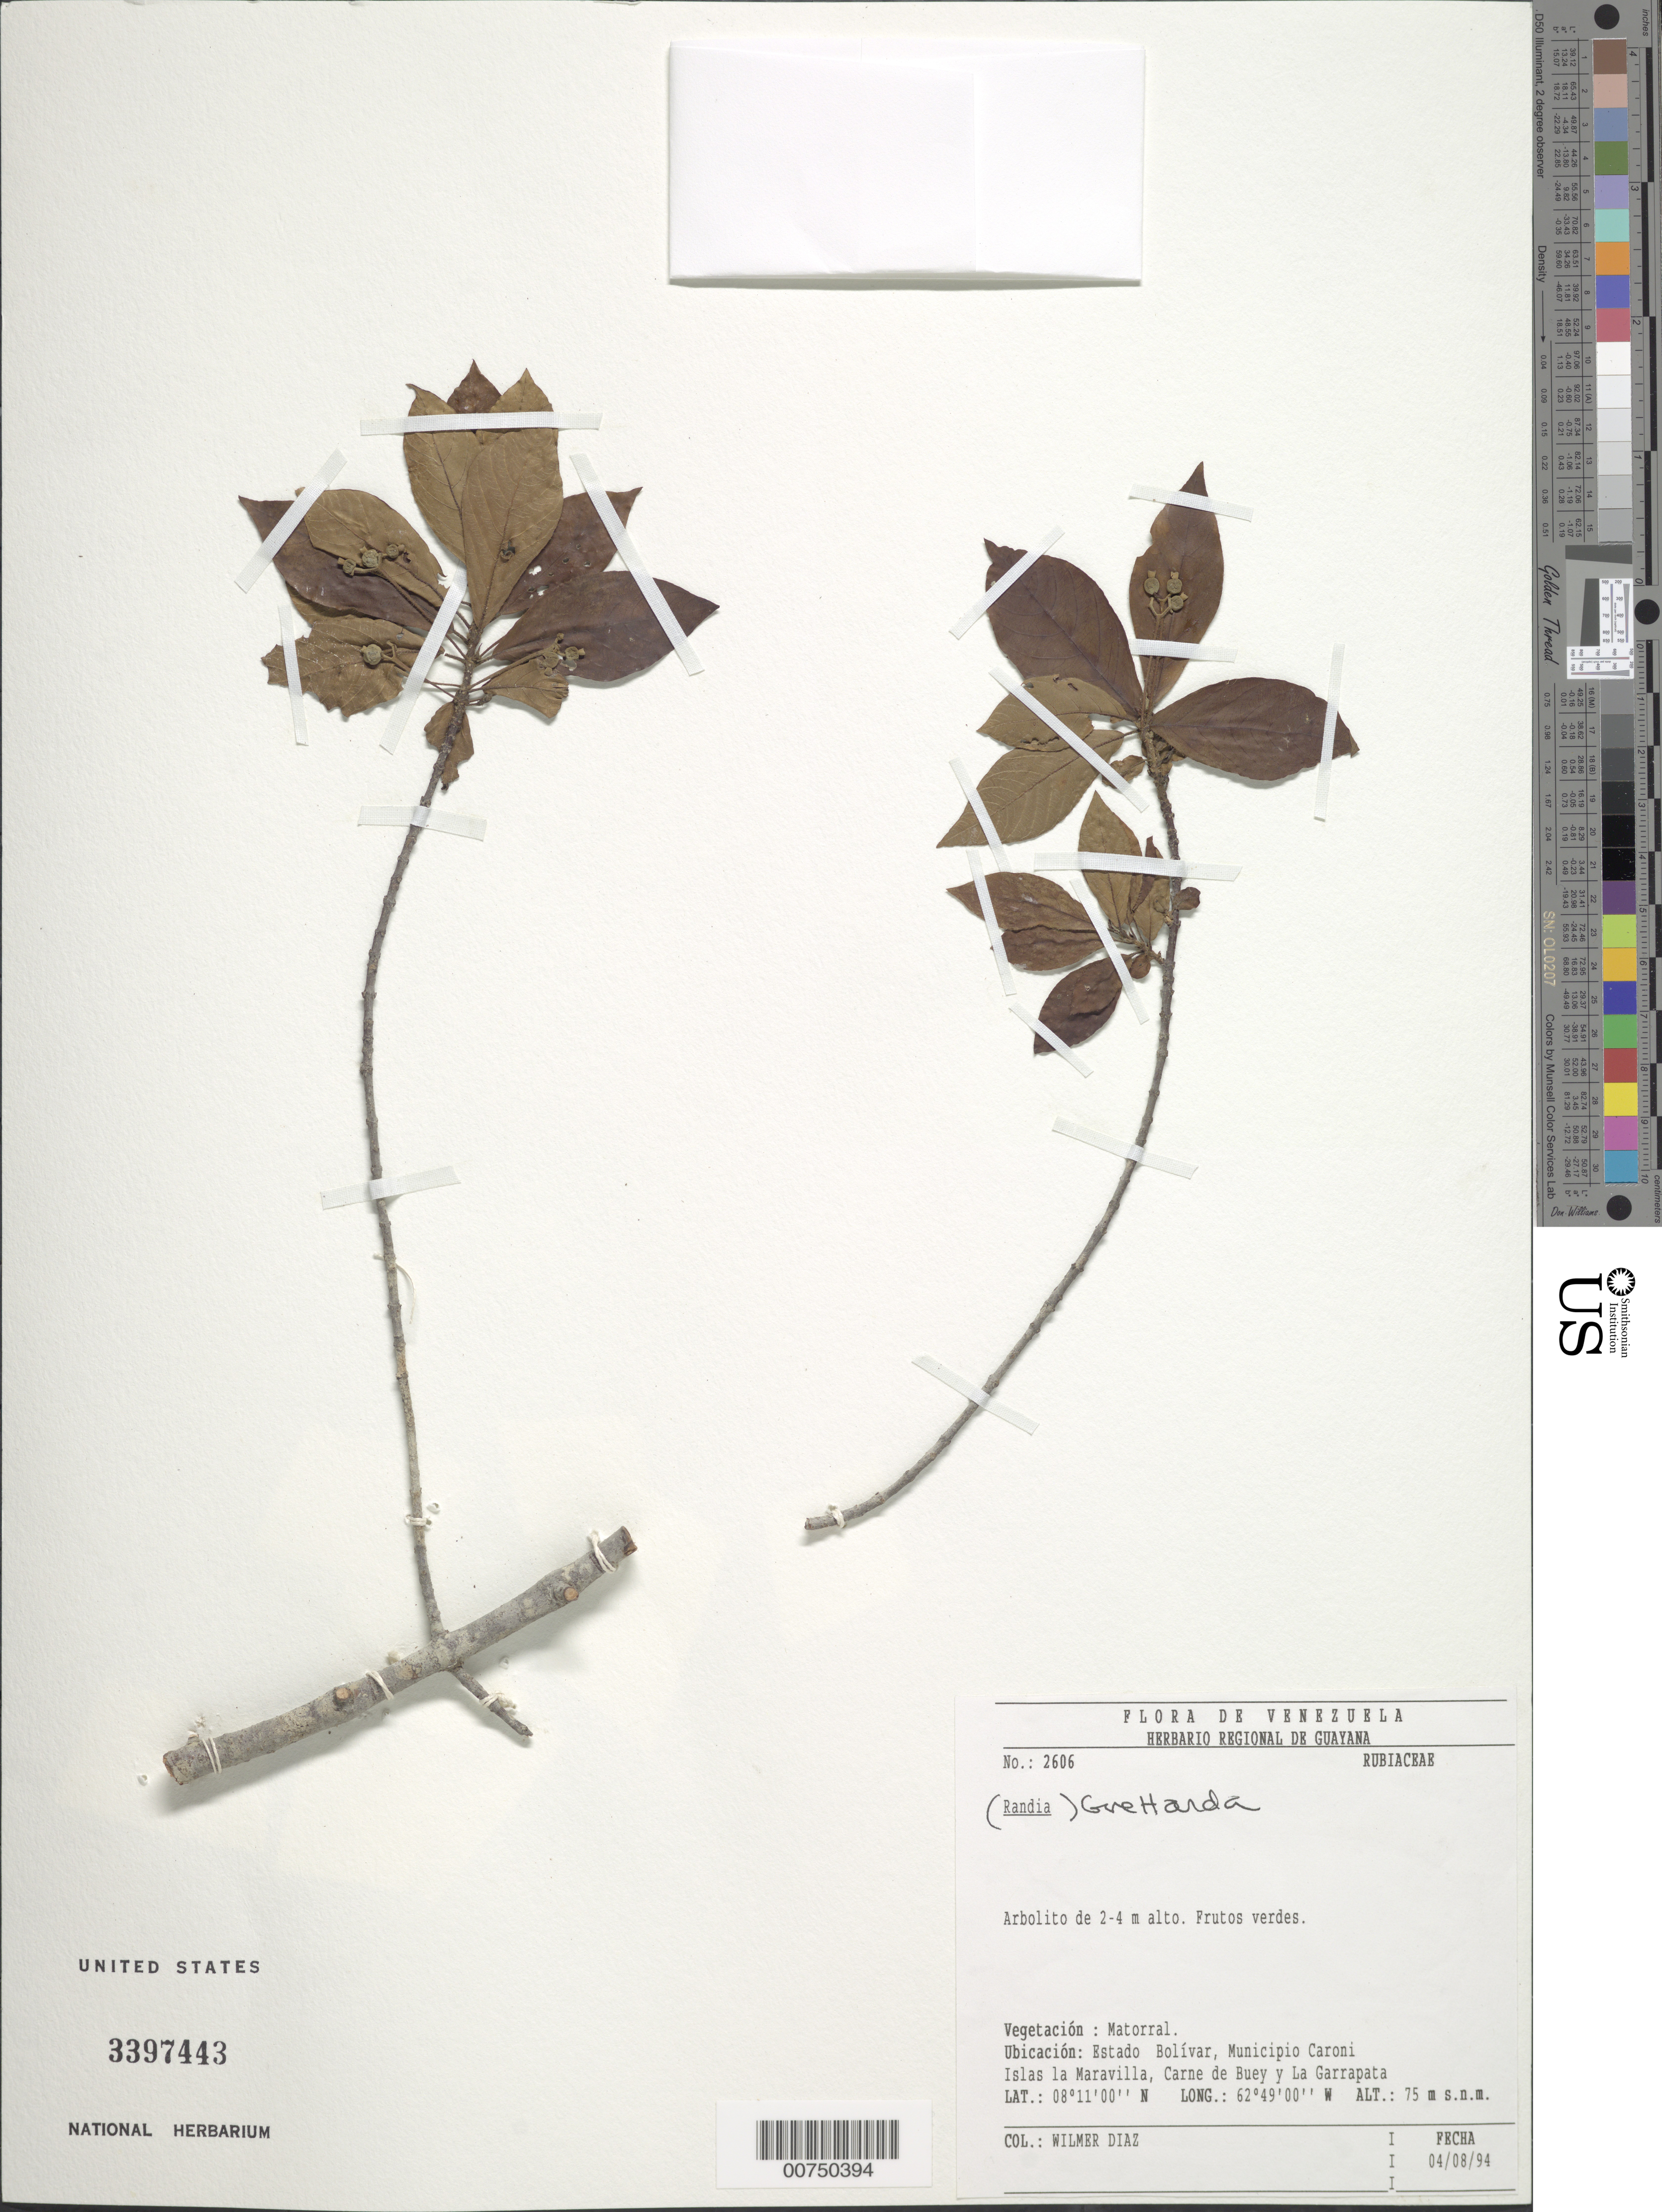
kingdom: Plantae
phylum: Tracheophyta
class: Magnoliopsida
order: Gentianales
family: Rubiaceae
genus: Guettarda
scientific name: Guettarda sp.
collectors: W. Díaz P.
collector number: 2606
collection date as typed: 4-Aug-94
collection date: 1994-08-04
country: Venezuela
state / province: Bolívar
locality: Mun. Caroní, Islas la Maravilla, Carne de Buey y La Garrapata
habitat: Matorral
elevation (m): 75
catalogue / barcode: US 3397443